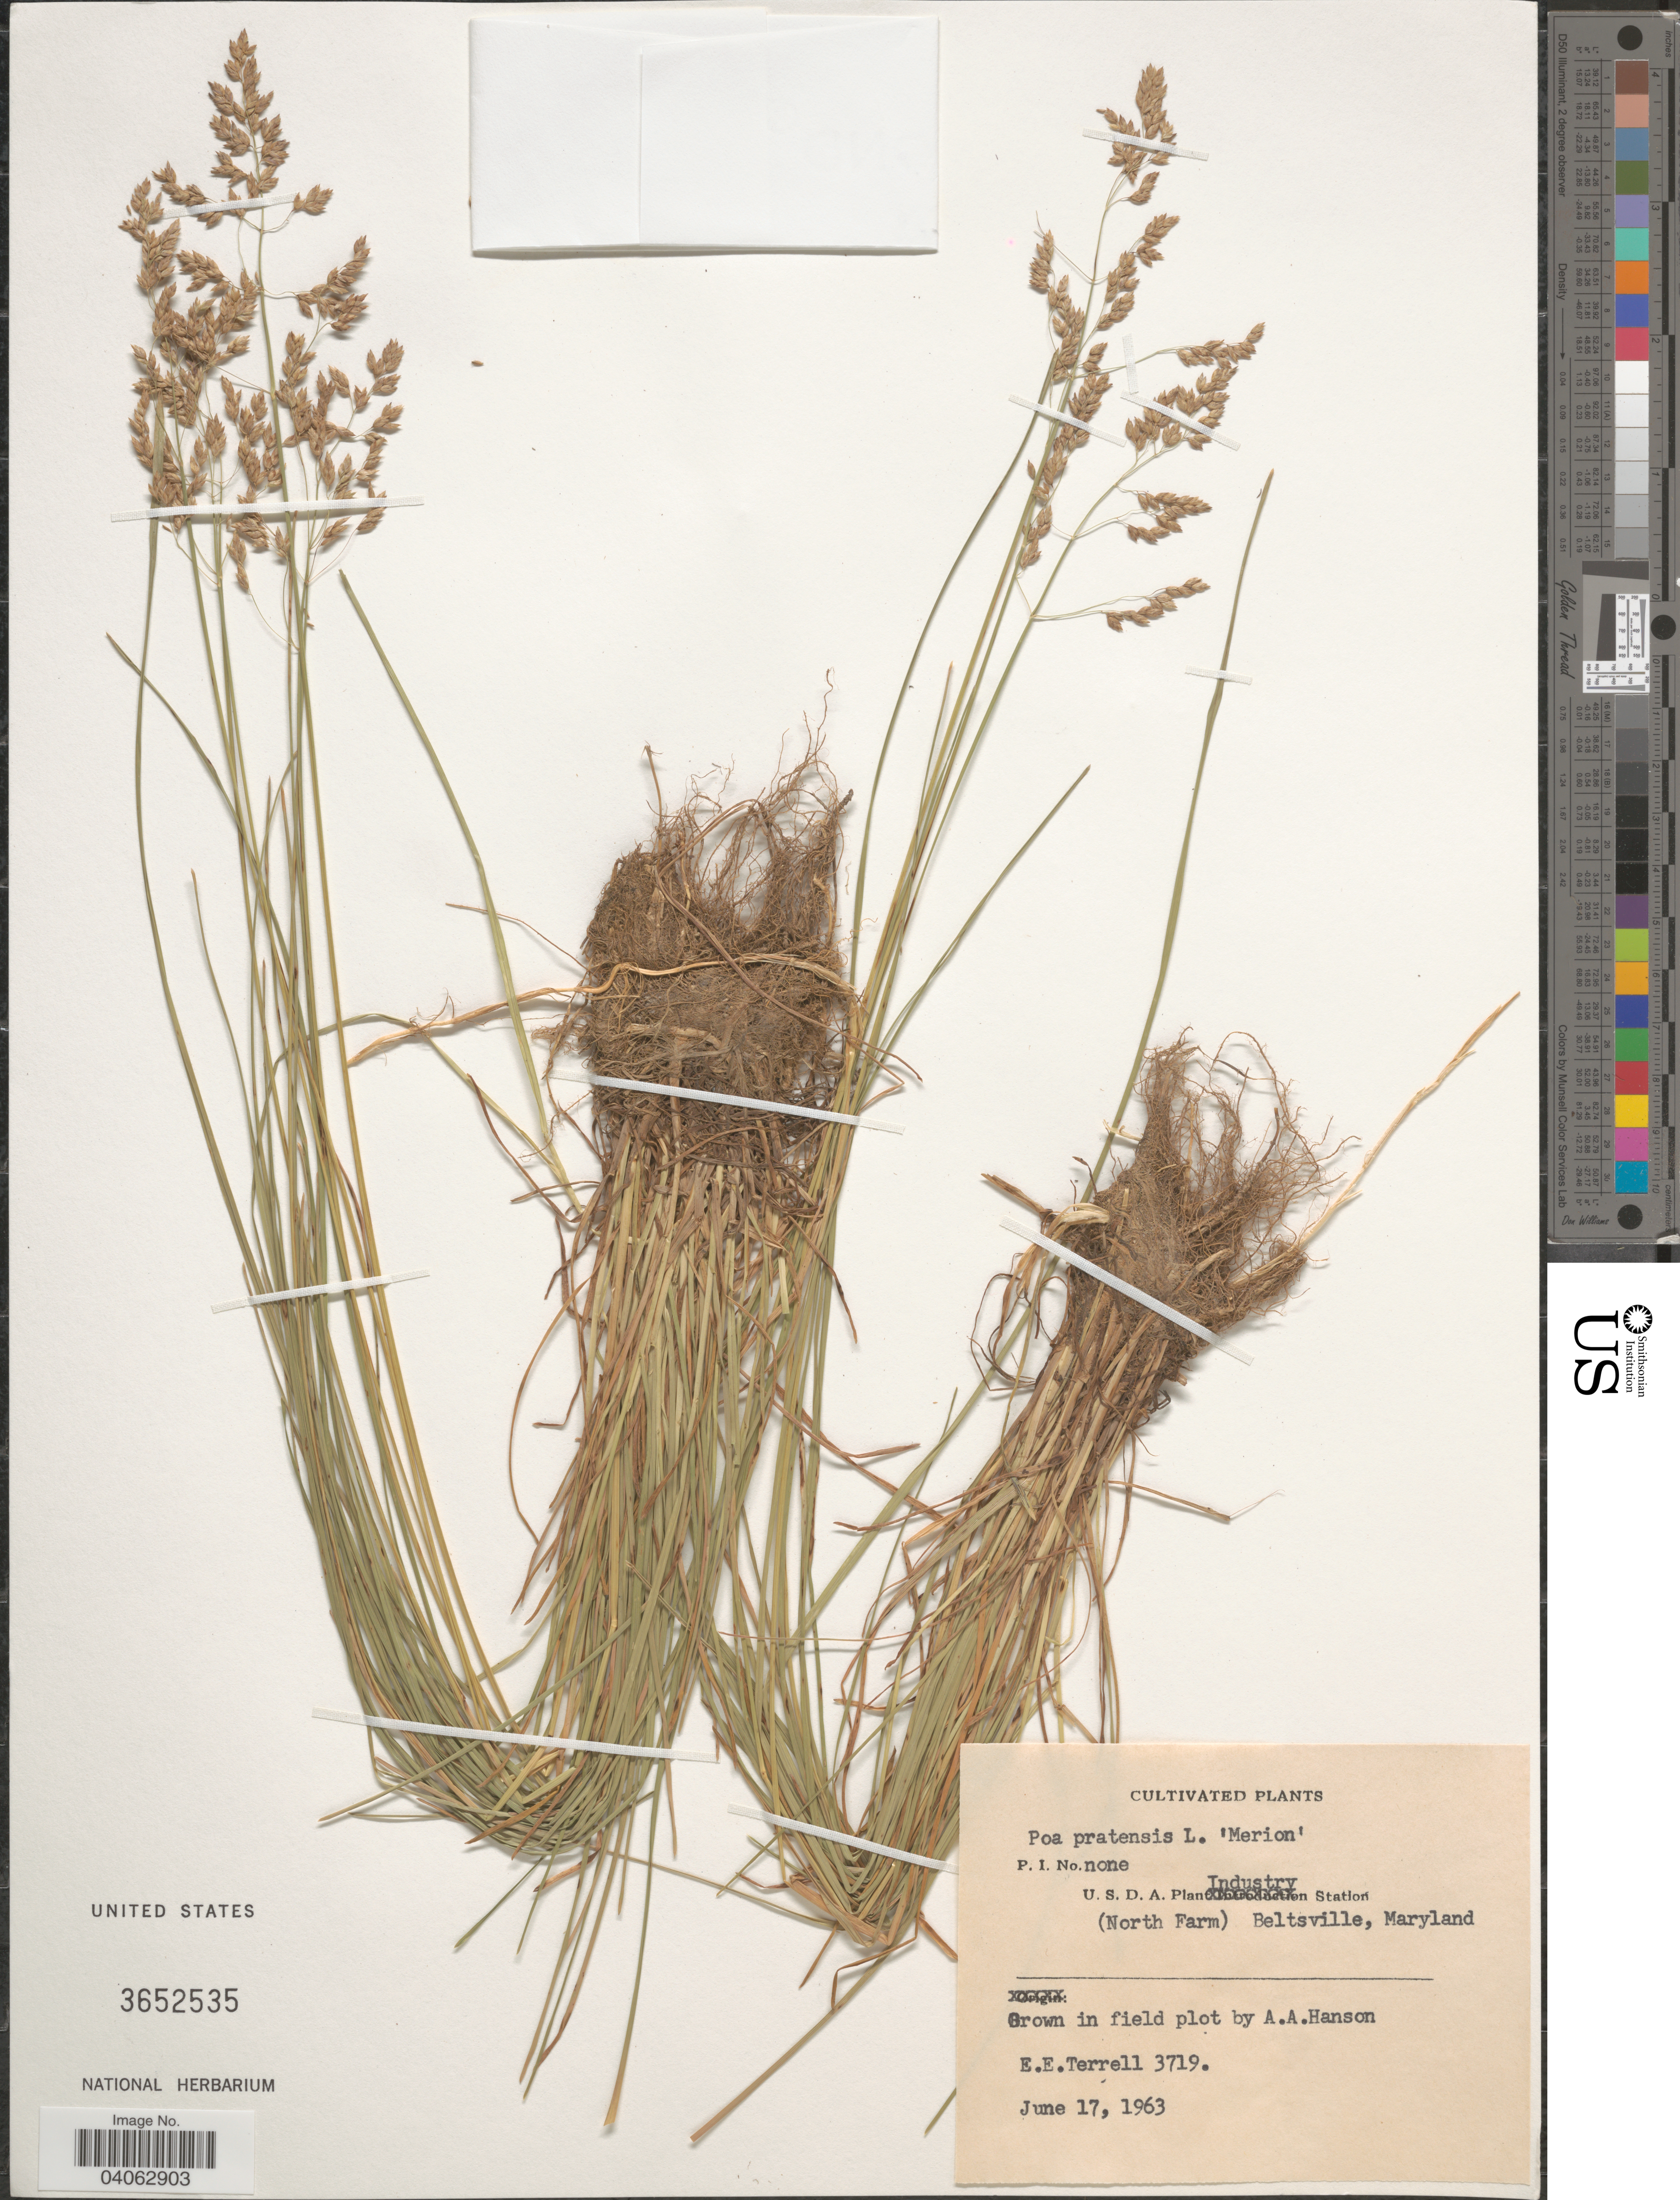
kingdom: Plantae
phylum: Tracheophyta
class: Liliopsida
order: Poales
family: Poaceae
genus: Poa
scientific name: Poa pratensis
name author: L.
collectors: E. E. Terrell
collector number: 3719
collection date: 1963-06-17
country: United States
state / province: Maryland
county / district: Prince George's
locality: U.S.D.A. Plant Industry Station. (North Farm) Beltsville.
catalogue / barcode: US 3652535